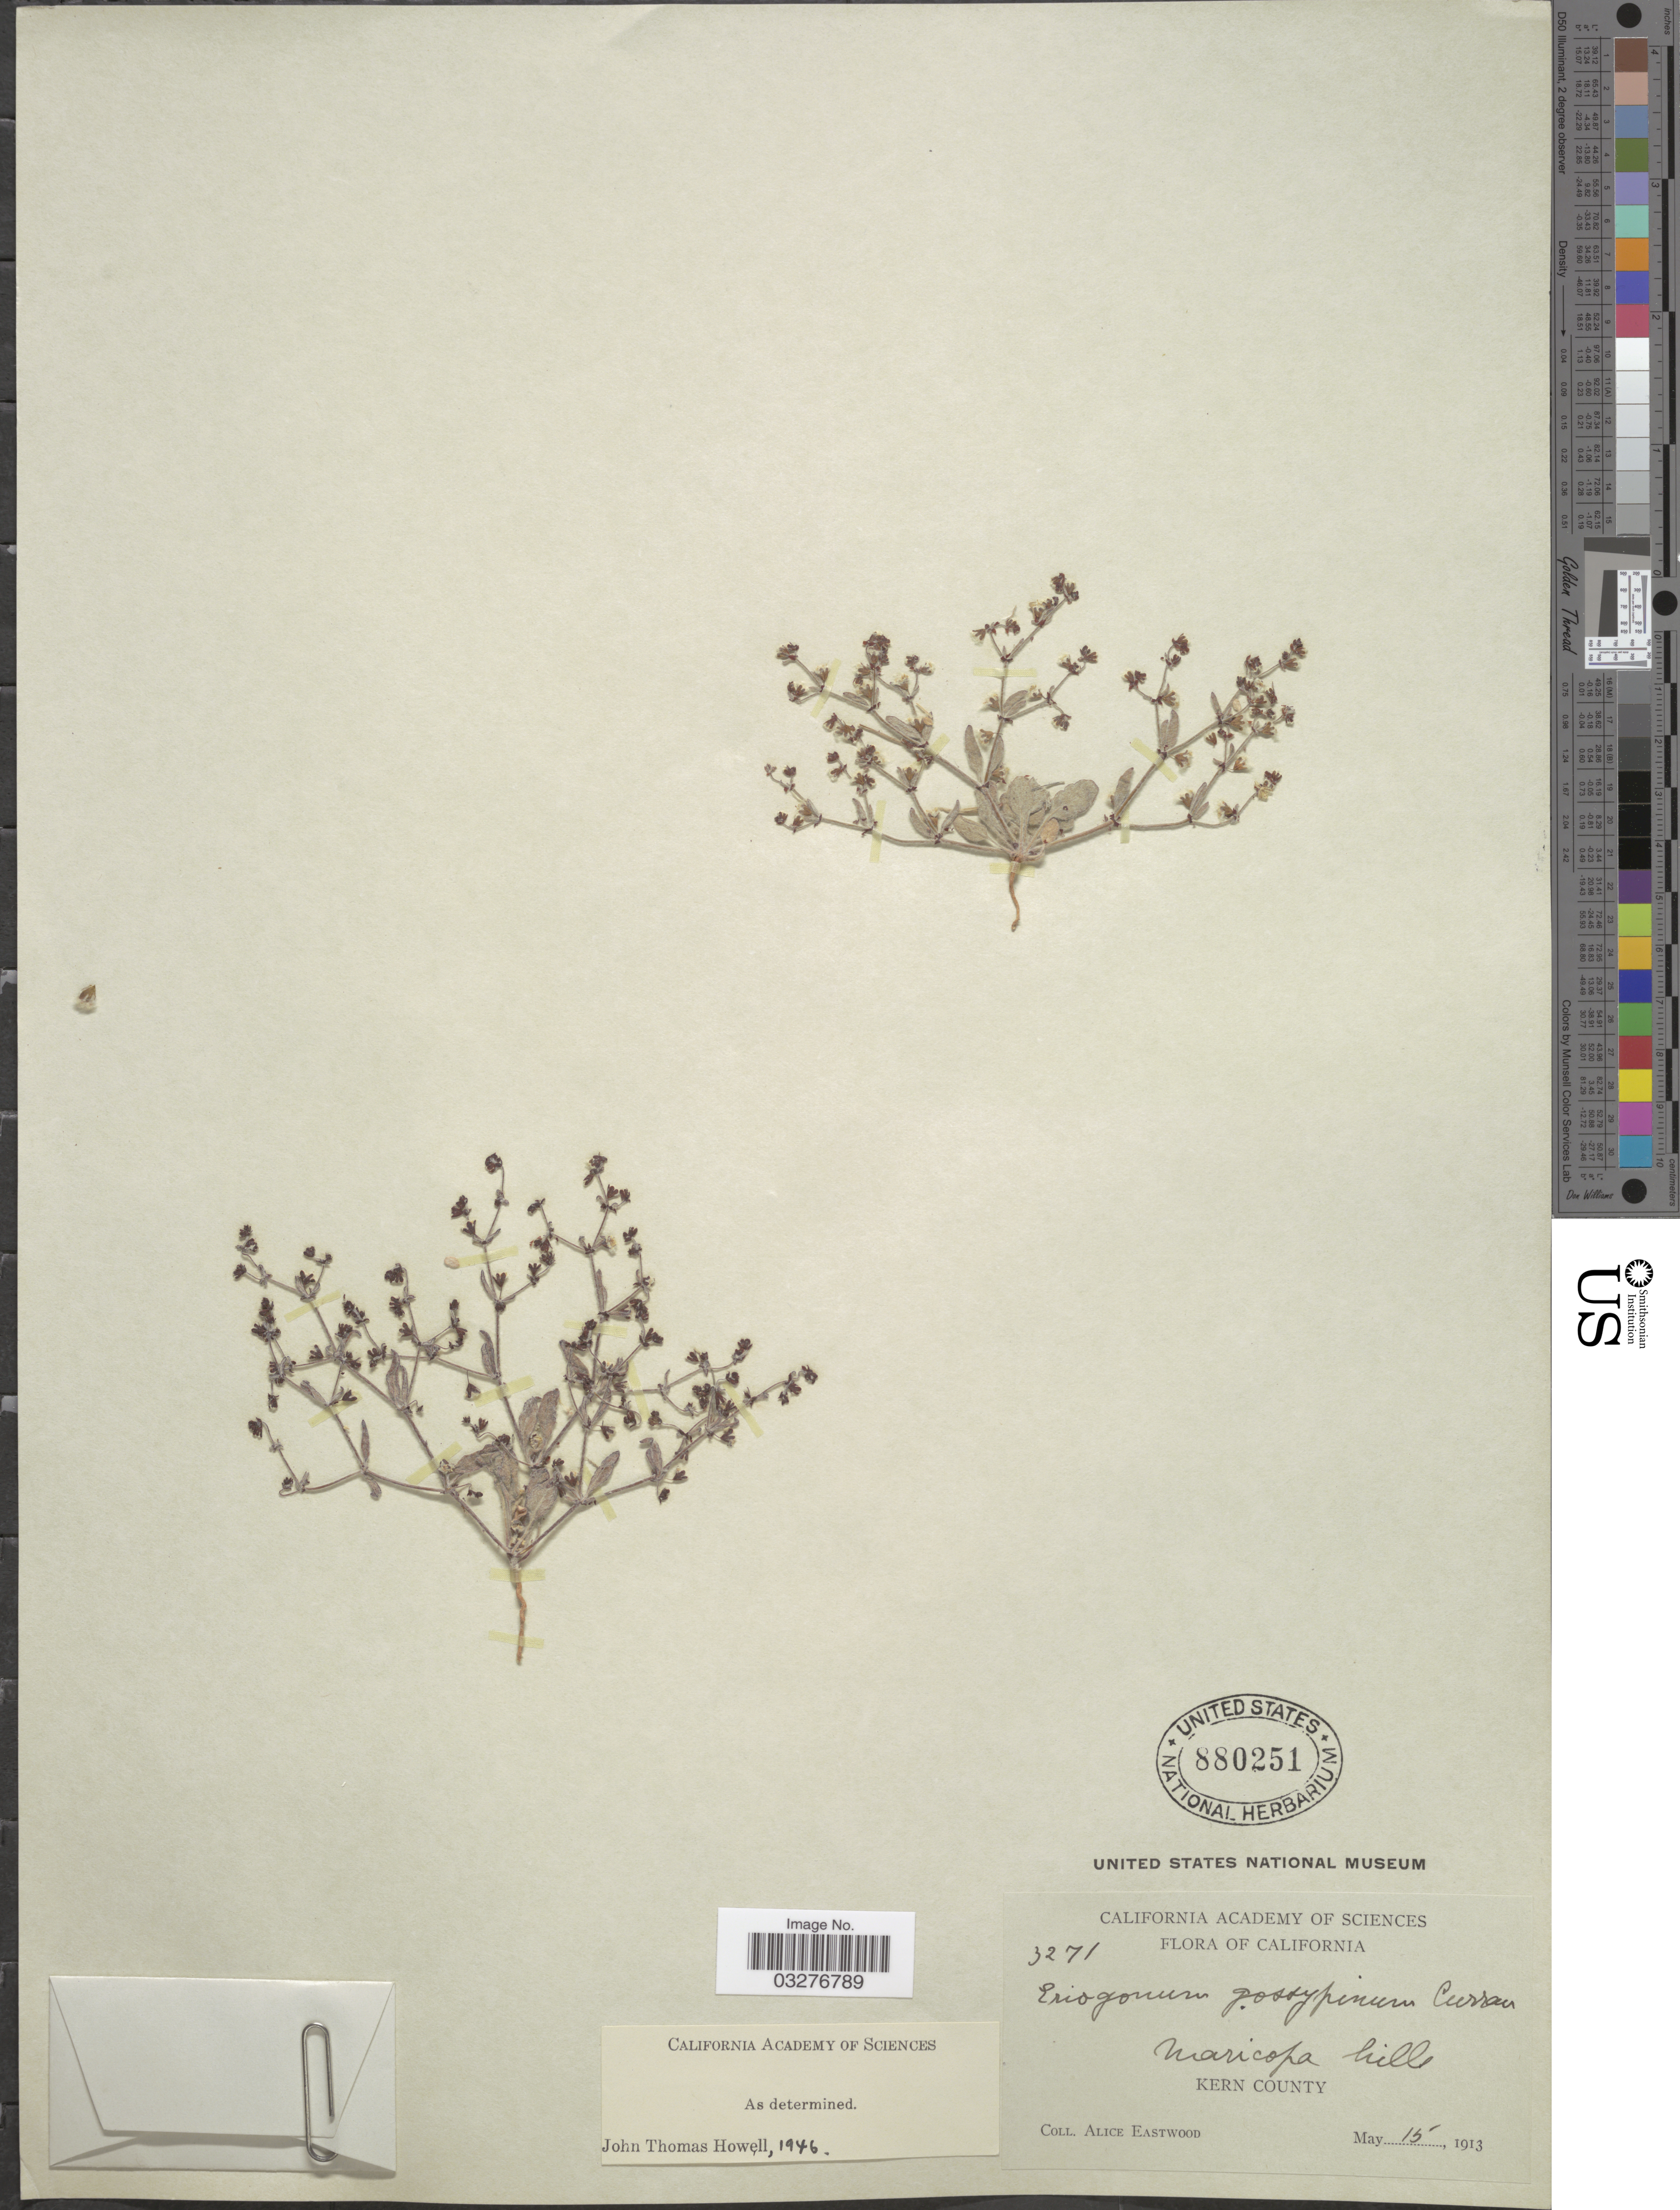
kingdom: Plantae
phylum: Tracheophyta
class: Magnoliopsida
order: Caryophyllales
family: Polygonaceae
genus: Eriogonum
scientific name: Eriogonum gossypinum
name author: Curran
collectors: A. Eastwood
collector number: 3271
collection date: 1913-05-15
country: United States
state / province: California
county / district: Kern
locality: Maricopa hills. Kern County.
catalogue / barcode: US 880251